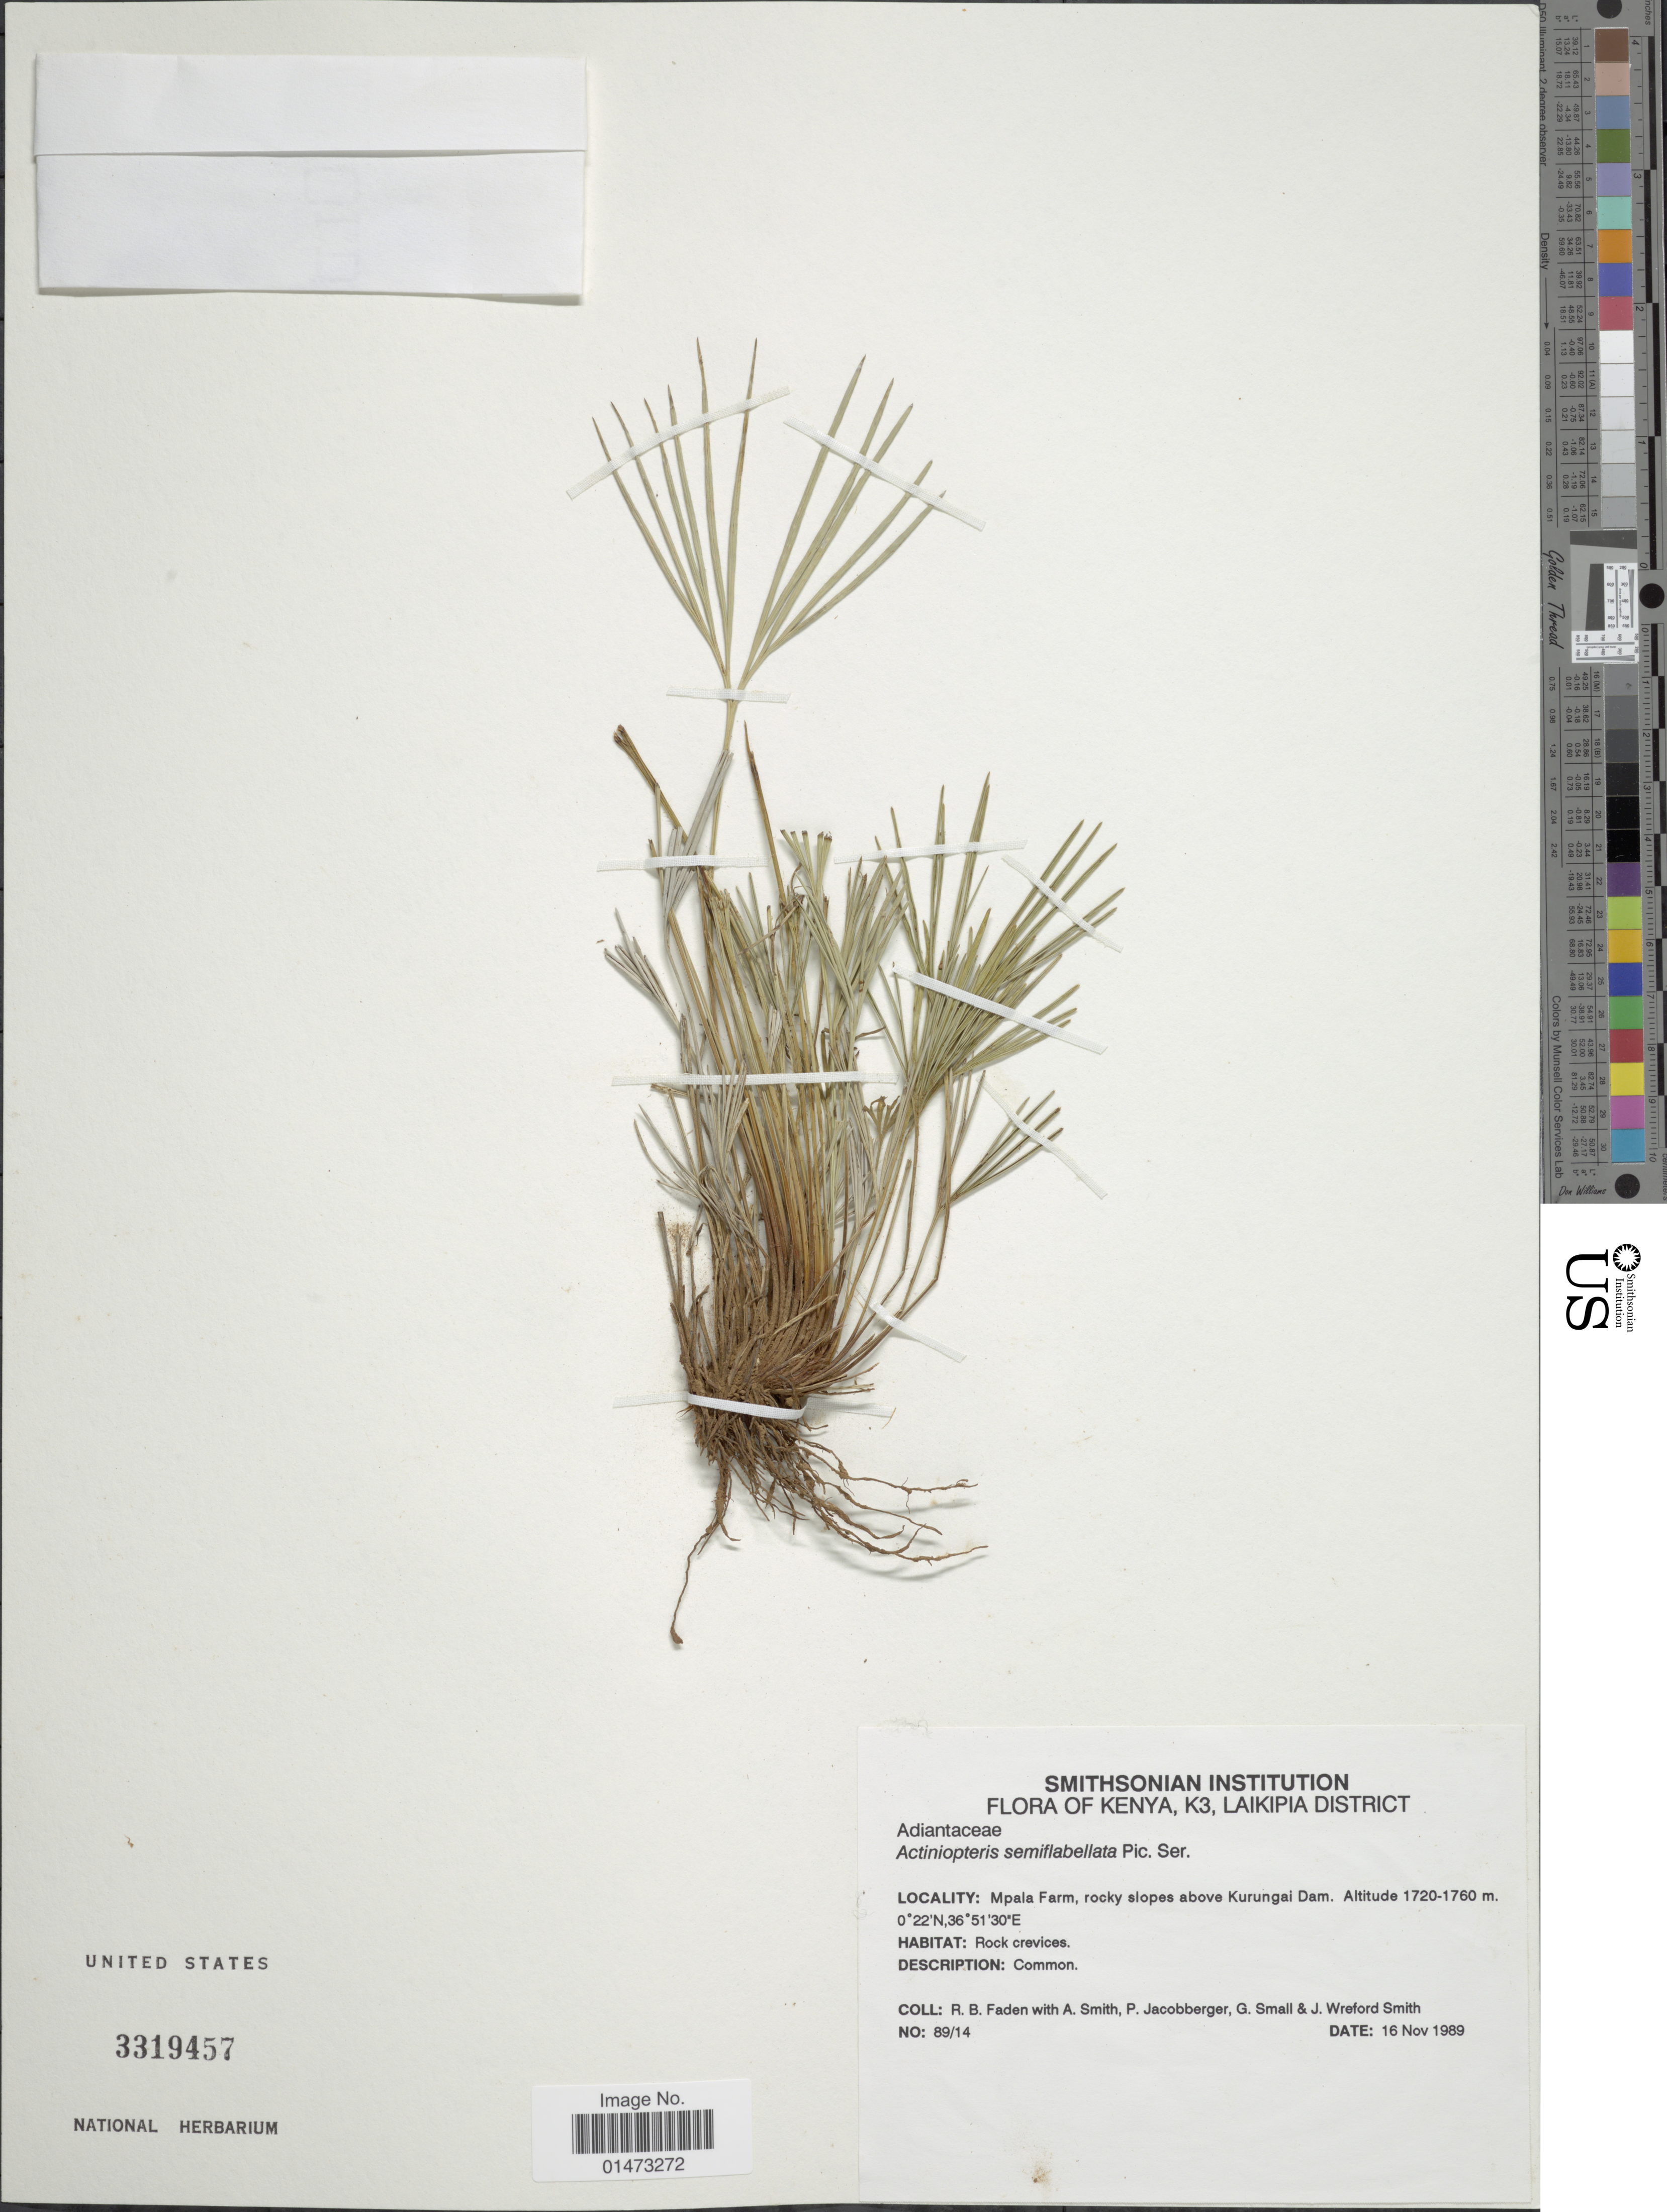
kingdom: Plantae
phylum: Tracheophyta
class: Polypodiopsida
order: Polypodiales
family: Pteridaceae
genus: Actiniopteris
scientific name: Actiniopteris semiflabellata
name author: Pic. Serm.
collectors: R. B. Faden, A. Smith, P. Jacobberger, G. Small & J. W. Smith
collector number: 89/14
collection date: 1989-11-16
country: Kenya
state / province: Laikipia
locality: K3, Mpala Farm, rocky slopes above Kurungai Dam.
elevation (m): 1720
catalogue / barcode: US 3319457